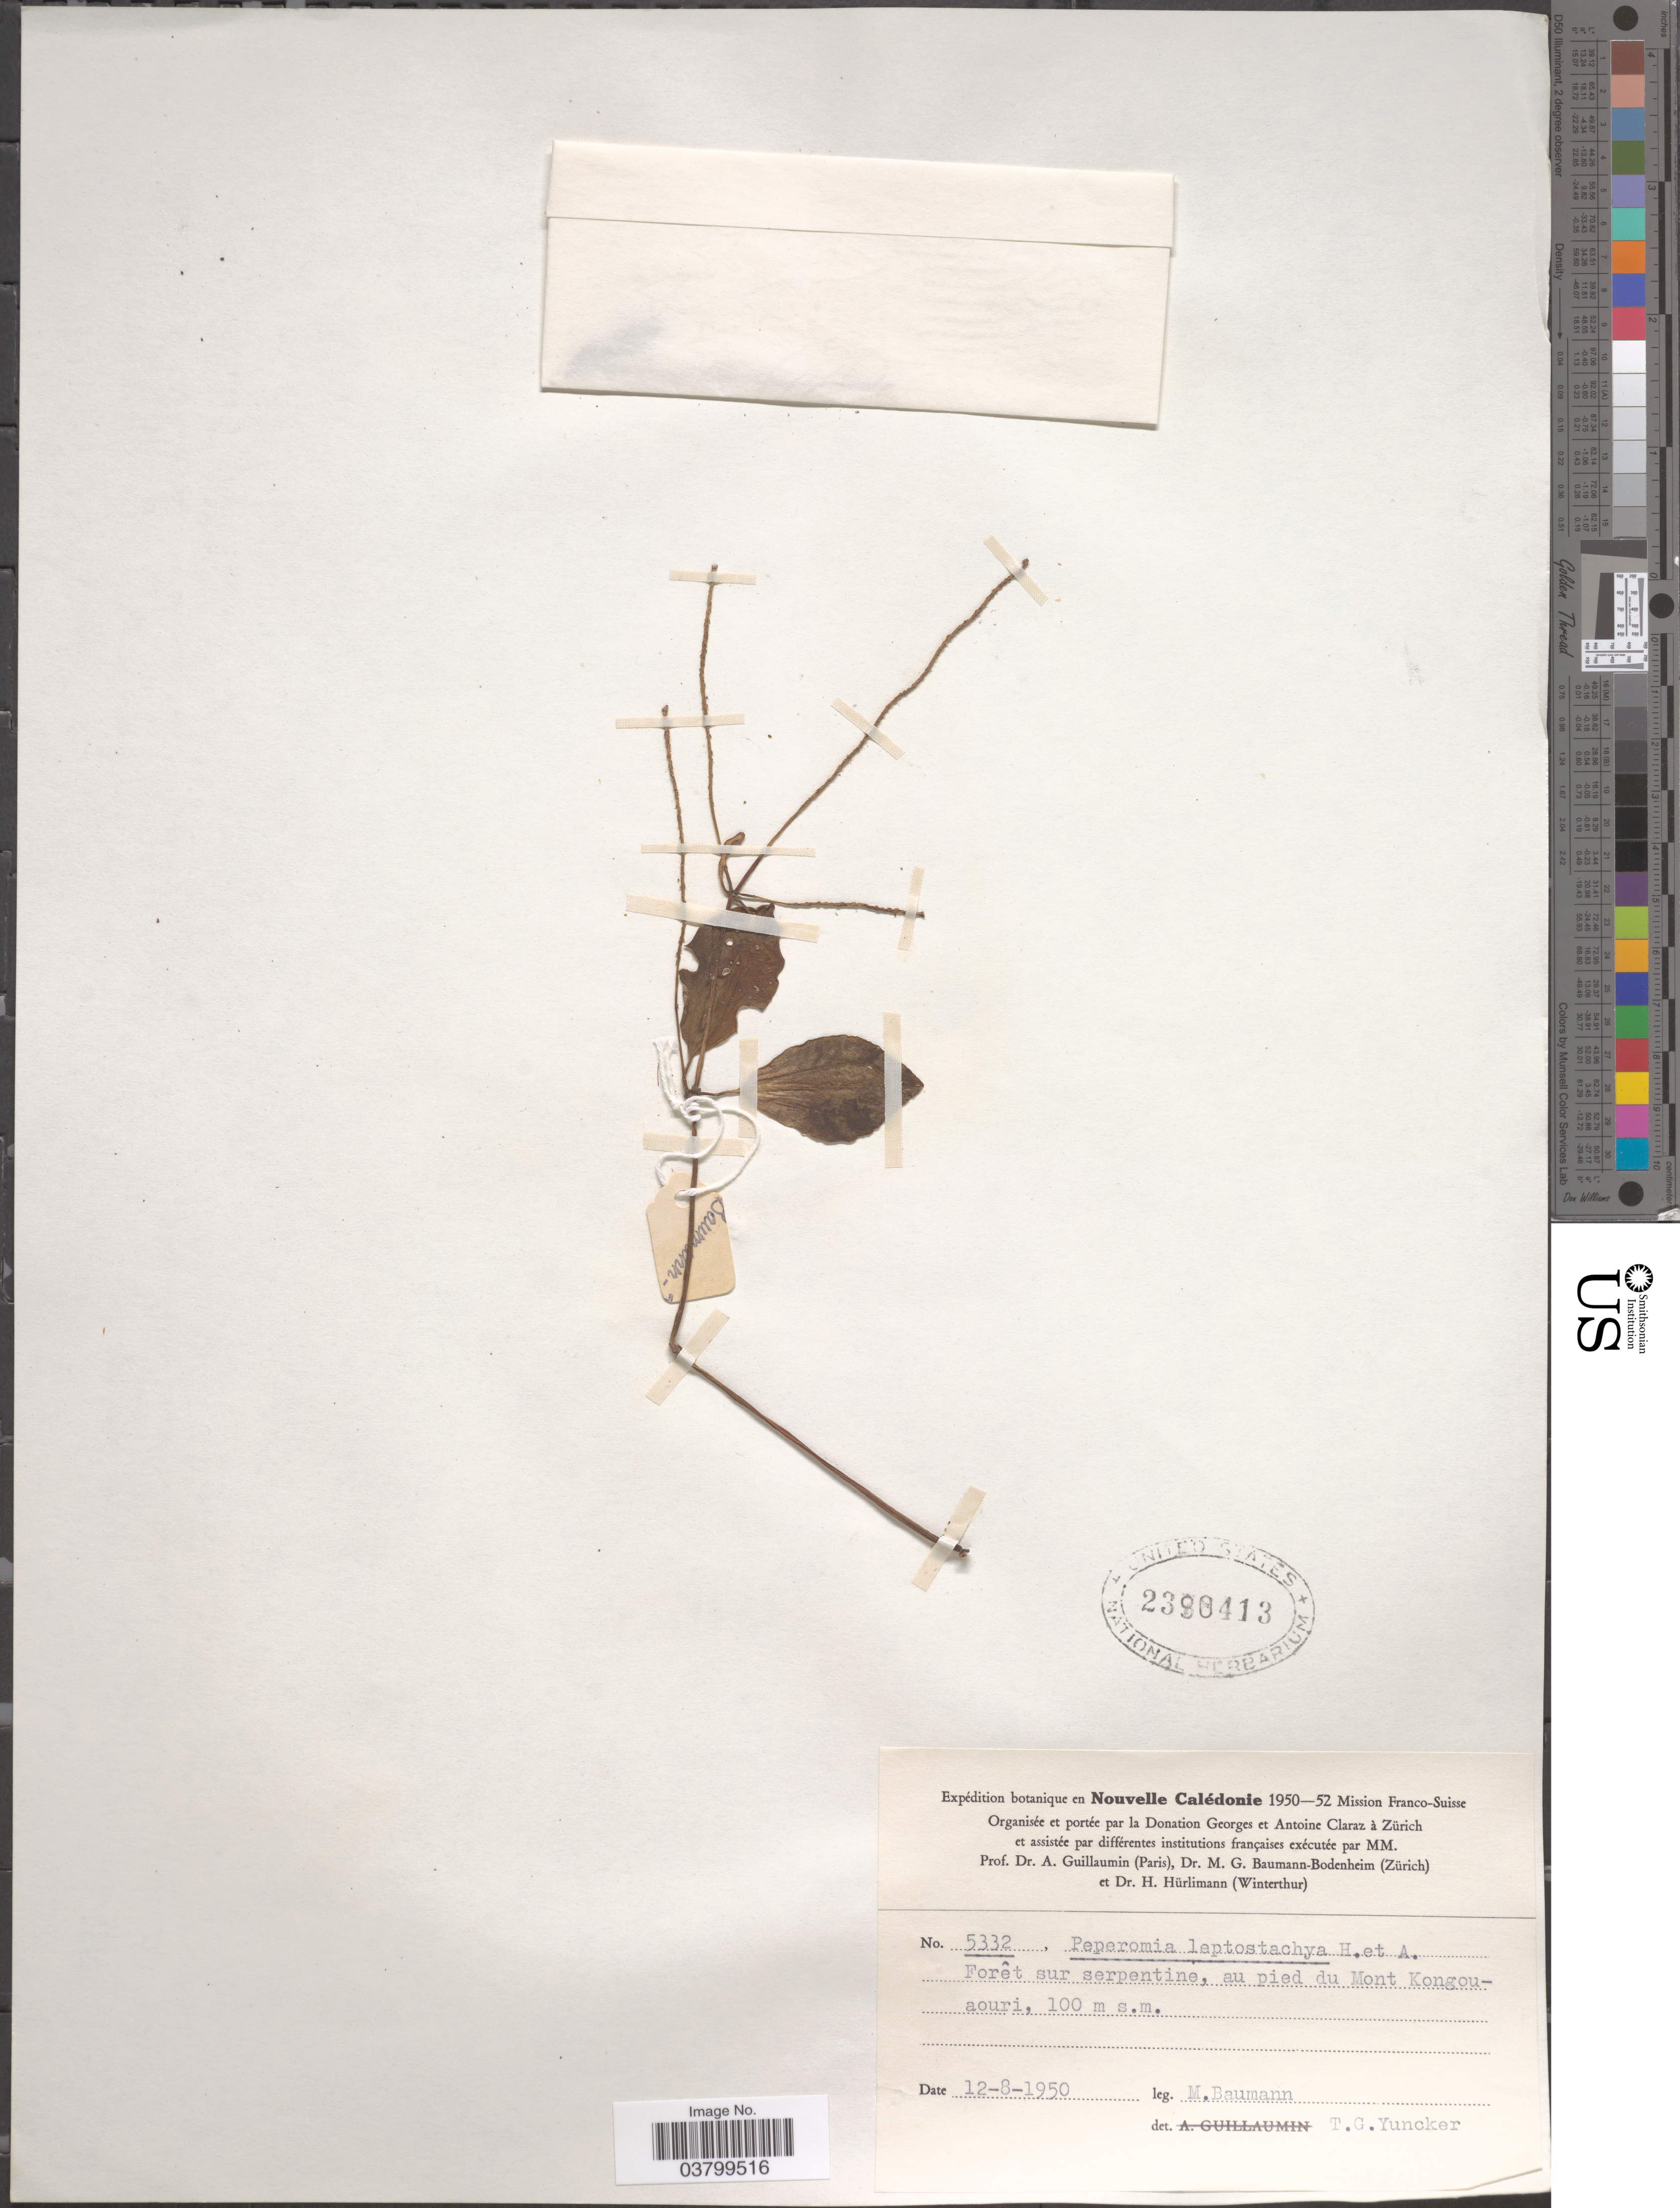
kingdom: Plantae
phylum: Tracheophyta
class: Magnoliopsida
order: Piperales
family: Piperaceae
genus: Peperomia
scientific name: Peperomia leptostachya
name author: Hook. & Arn.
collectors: M. Baumann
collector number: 5332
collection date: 1950-08-12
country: New Caledonia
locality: Nouvelle Calédonie: Forêt sur serpentine, au pied du Mont Kongouaouri.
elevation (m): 100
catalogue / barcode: US 2390413